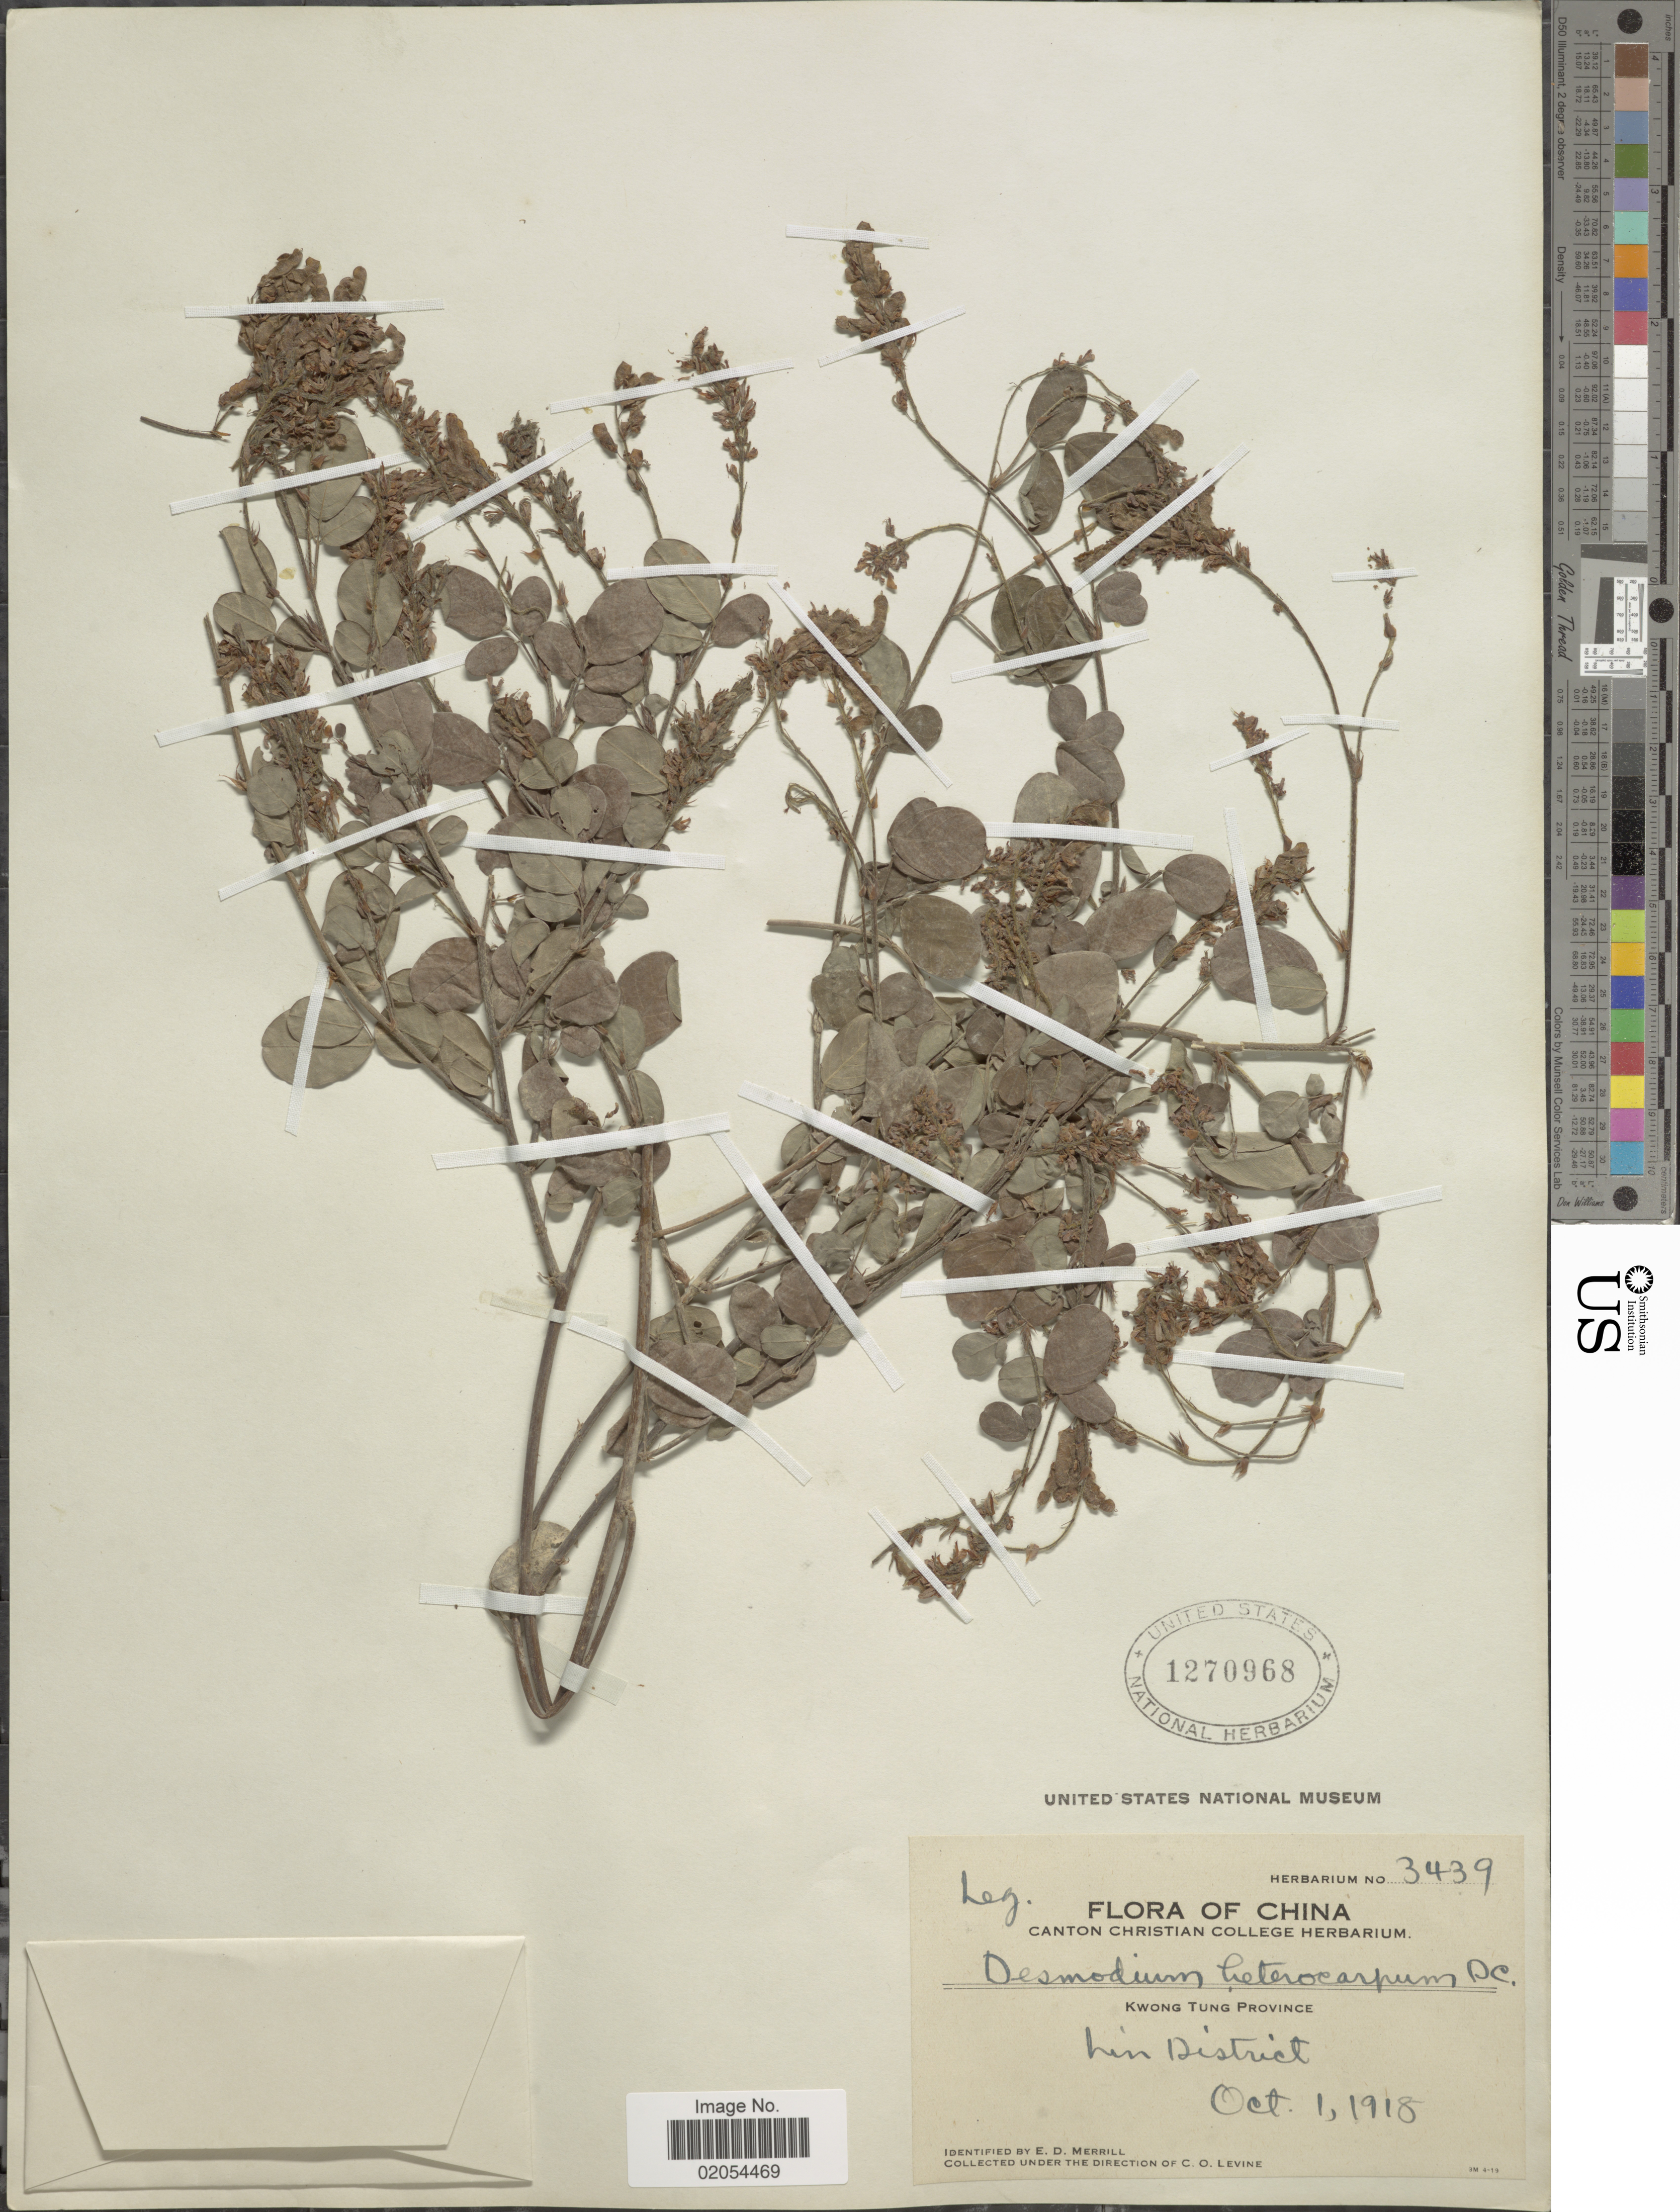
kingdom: Plantae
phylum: Tracheophyta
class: Magnoliopsida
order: Fabales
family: Fabaceae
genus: Grona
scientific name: Grona heterocarpos subsp. heterocarpos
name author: (L.) H. Ohashi & K. Ohashi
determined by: Strong, Mark T., (BOT), Smithsonian Institution - National Museum of Natural History (UNITED STATES)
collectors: C. O. Levine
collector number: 3439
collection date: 1918-10-01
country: China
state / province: Guangdong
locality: Kwong Tung Province, Lin District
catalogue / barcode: US 1270968